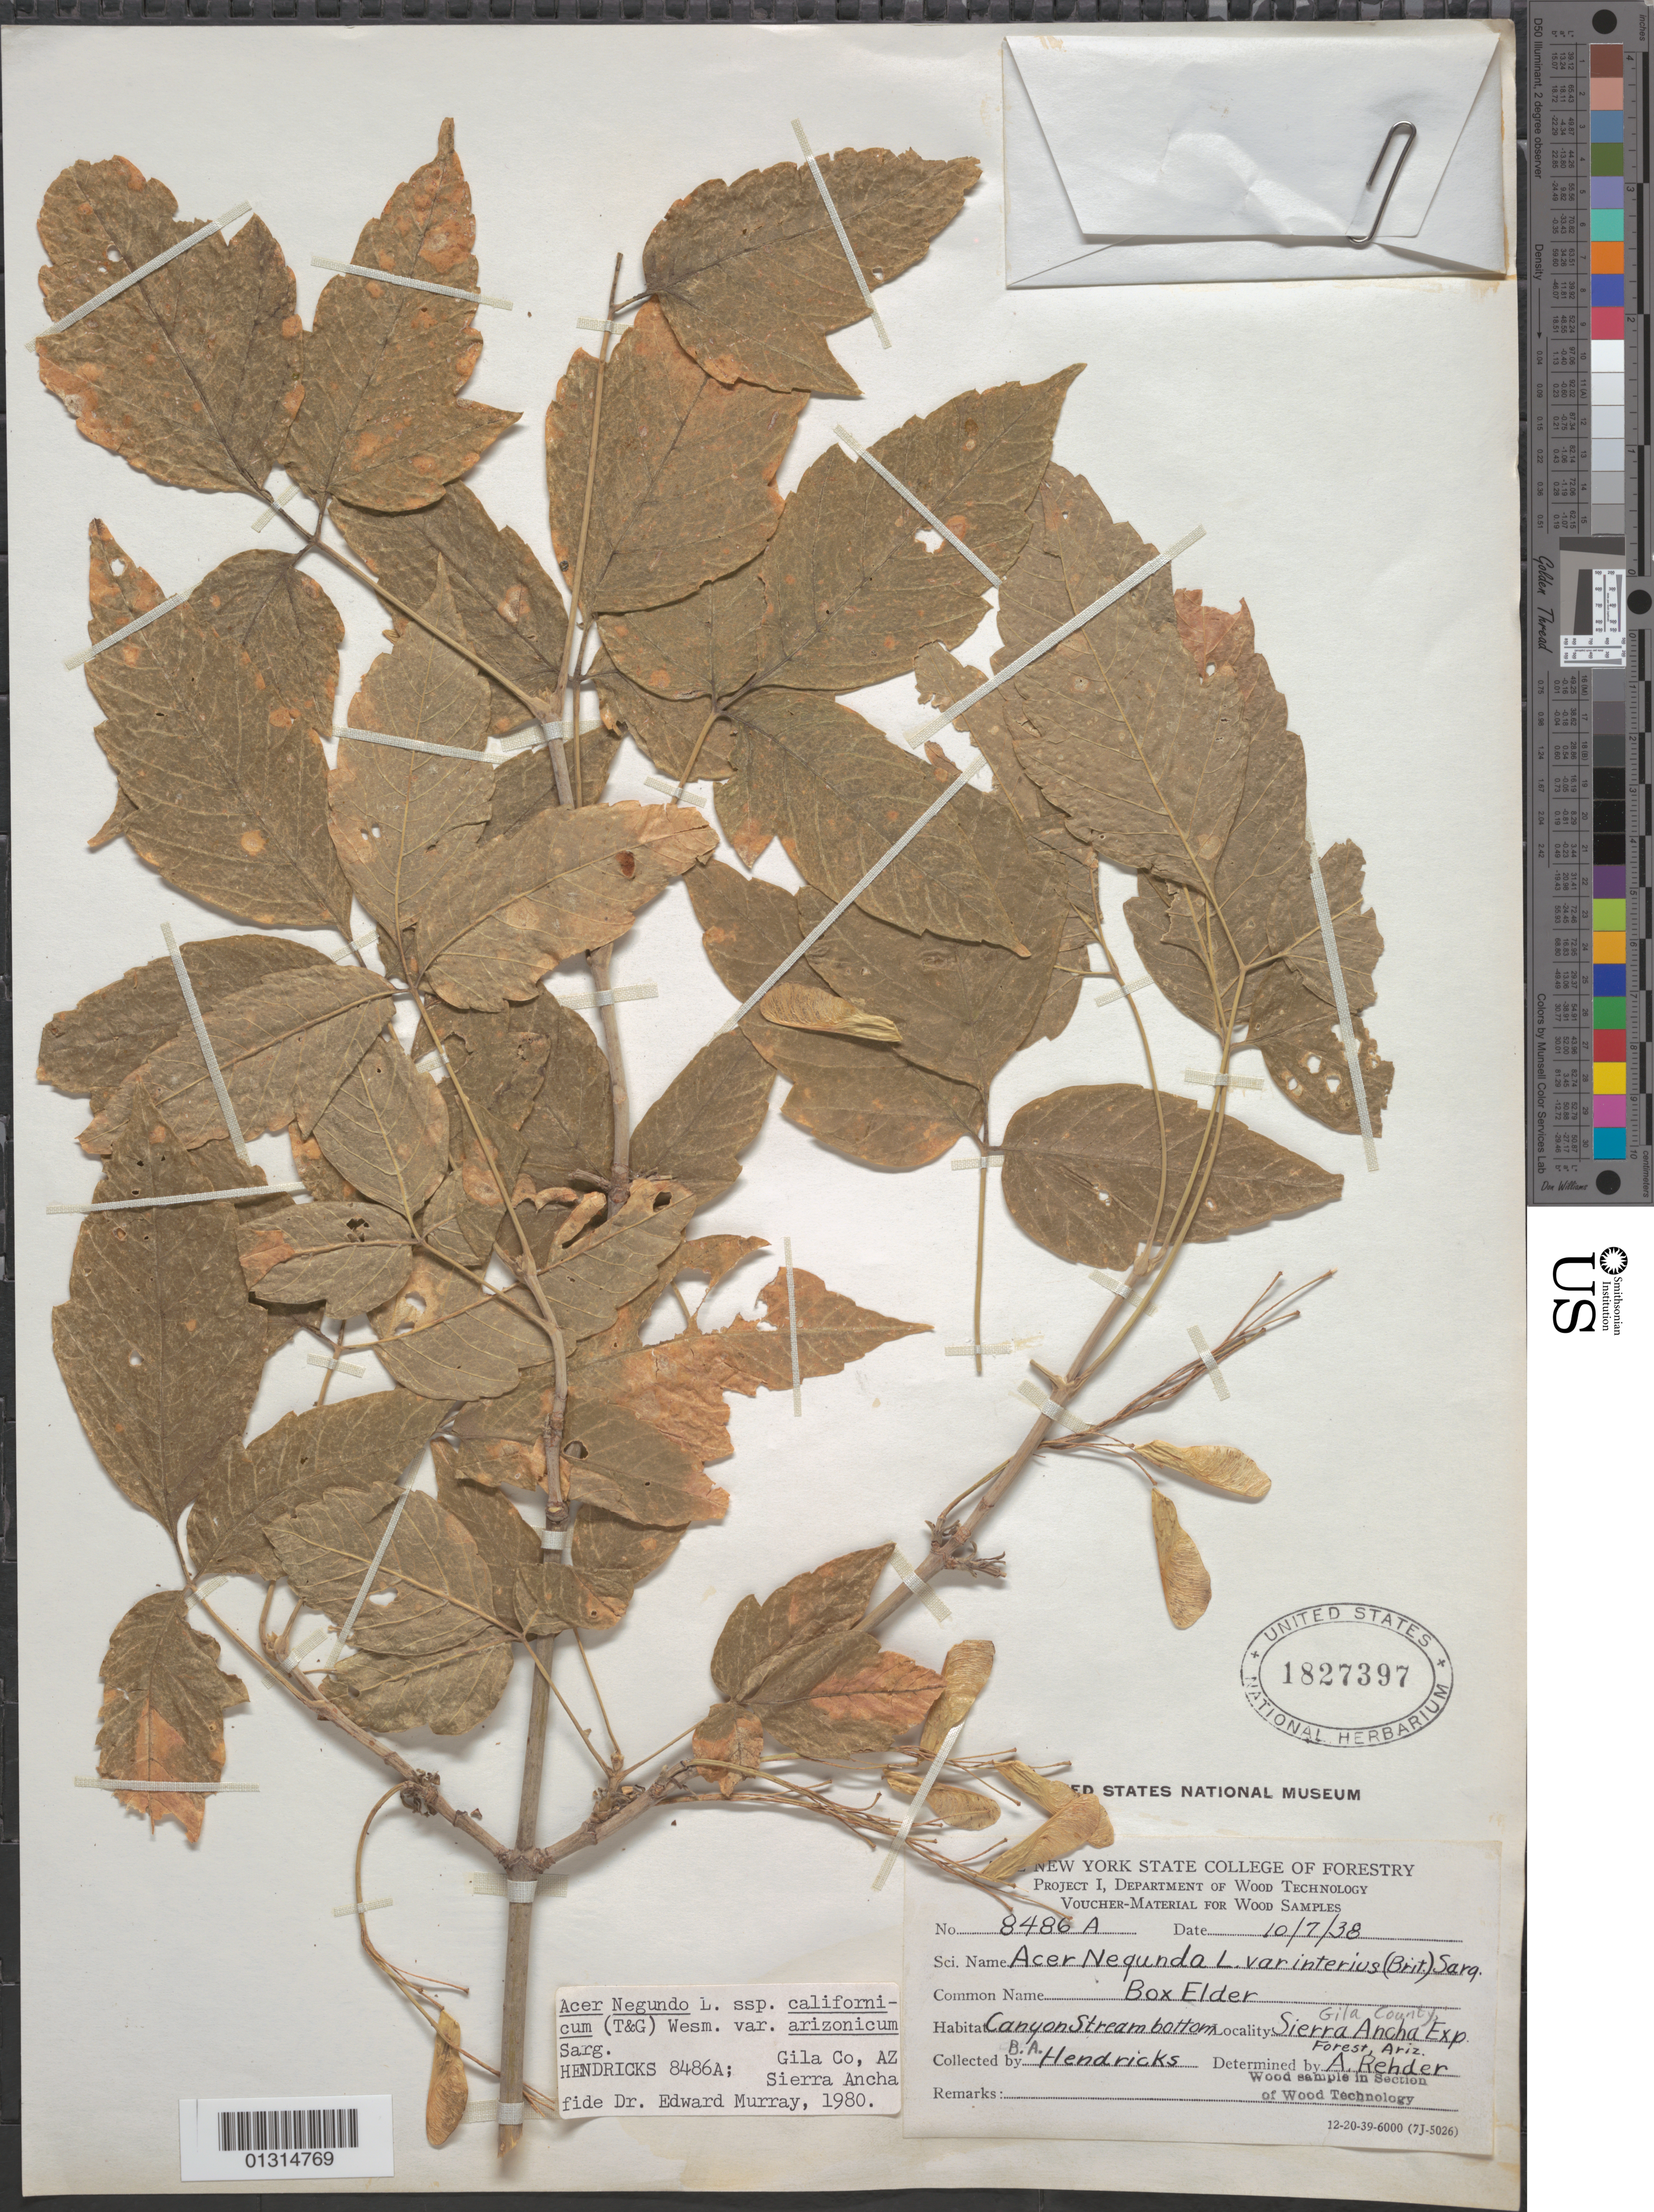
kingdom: Plantae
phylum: Tracheophyta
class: Magnoliopsida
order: Sapindales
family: Sapindaceae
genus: Acer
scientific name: Acer negundo subsp. californicum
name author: (Torr. & A. Gray) Wesm.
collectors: B. Hendricks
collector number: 8486 A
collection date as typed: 10/7/38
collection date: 1938-10-07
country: United States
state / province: Arizona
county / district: Gila County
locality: Gila County, Sierra Ancha Exp., Forest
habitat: Canyon stream bottom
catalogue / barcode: US 1827397